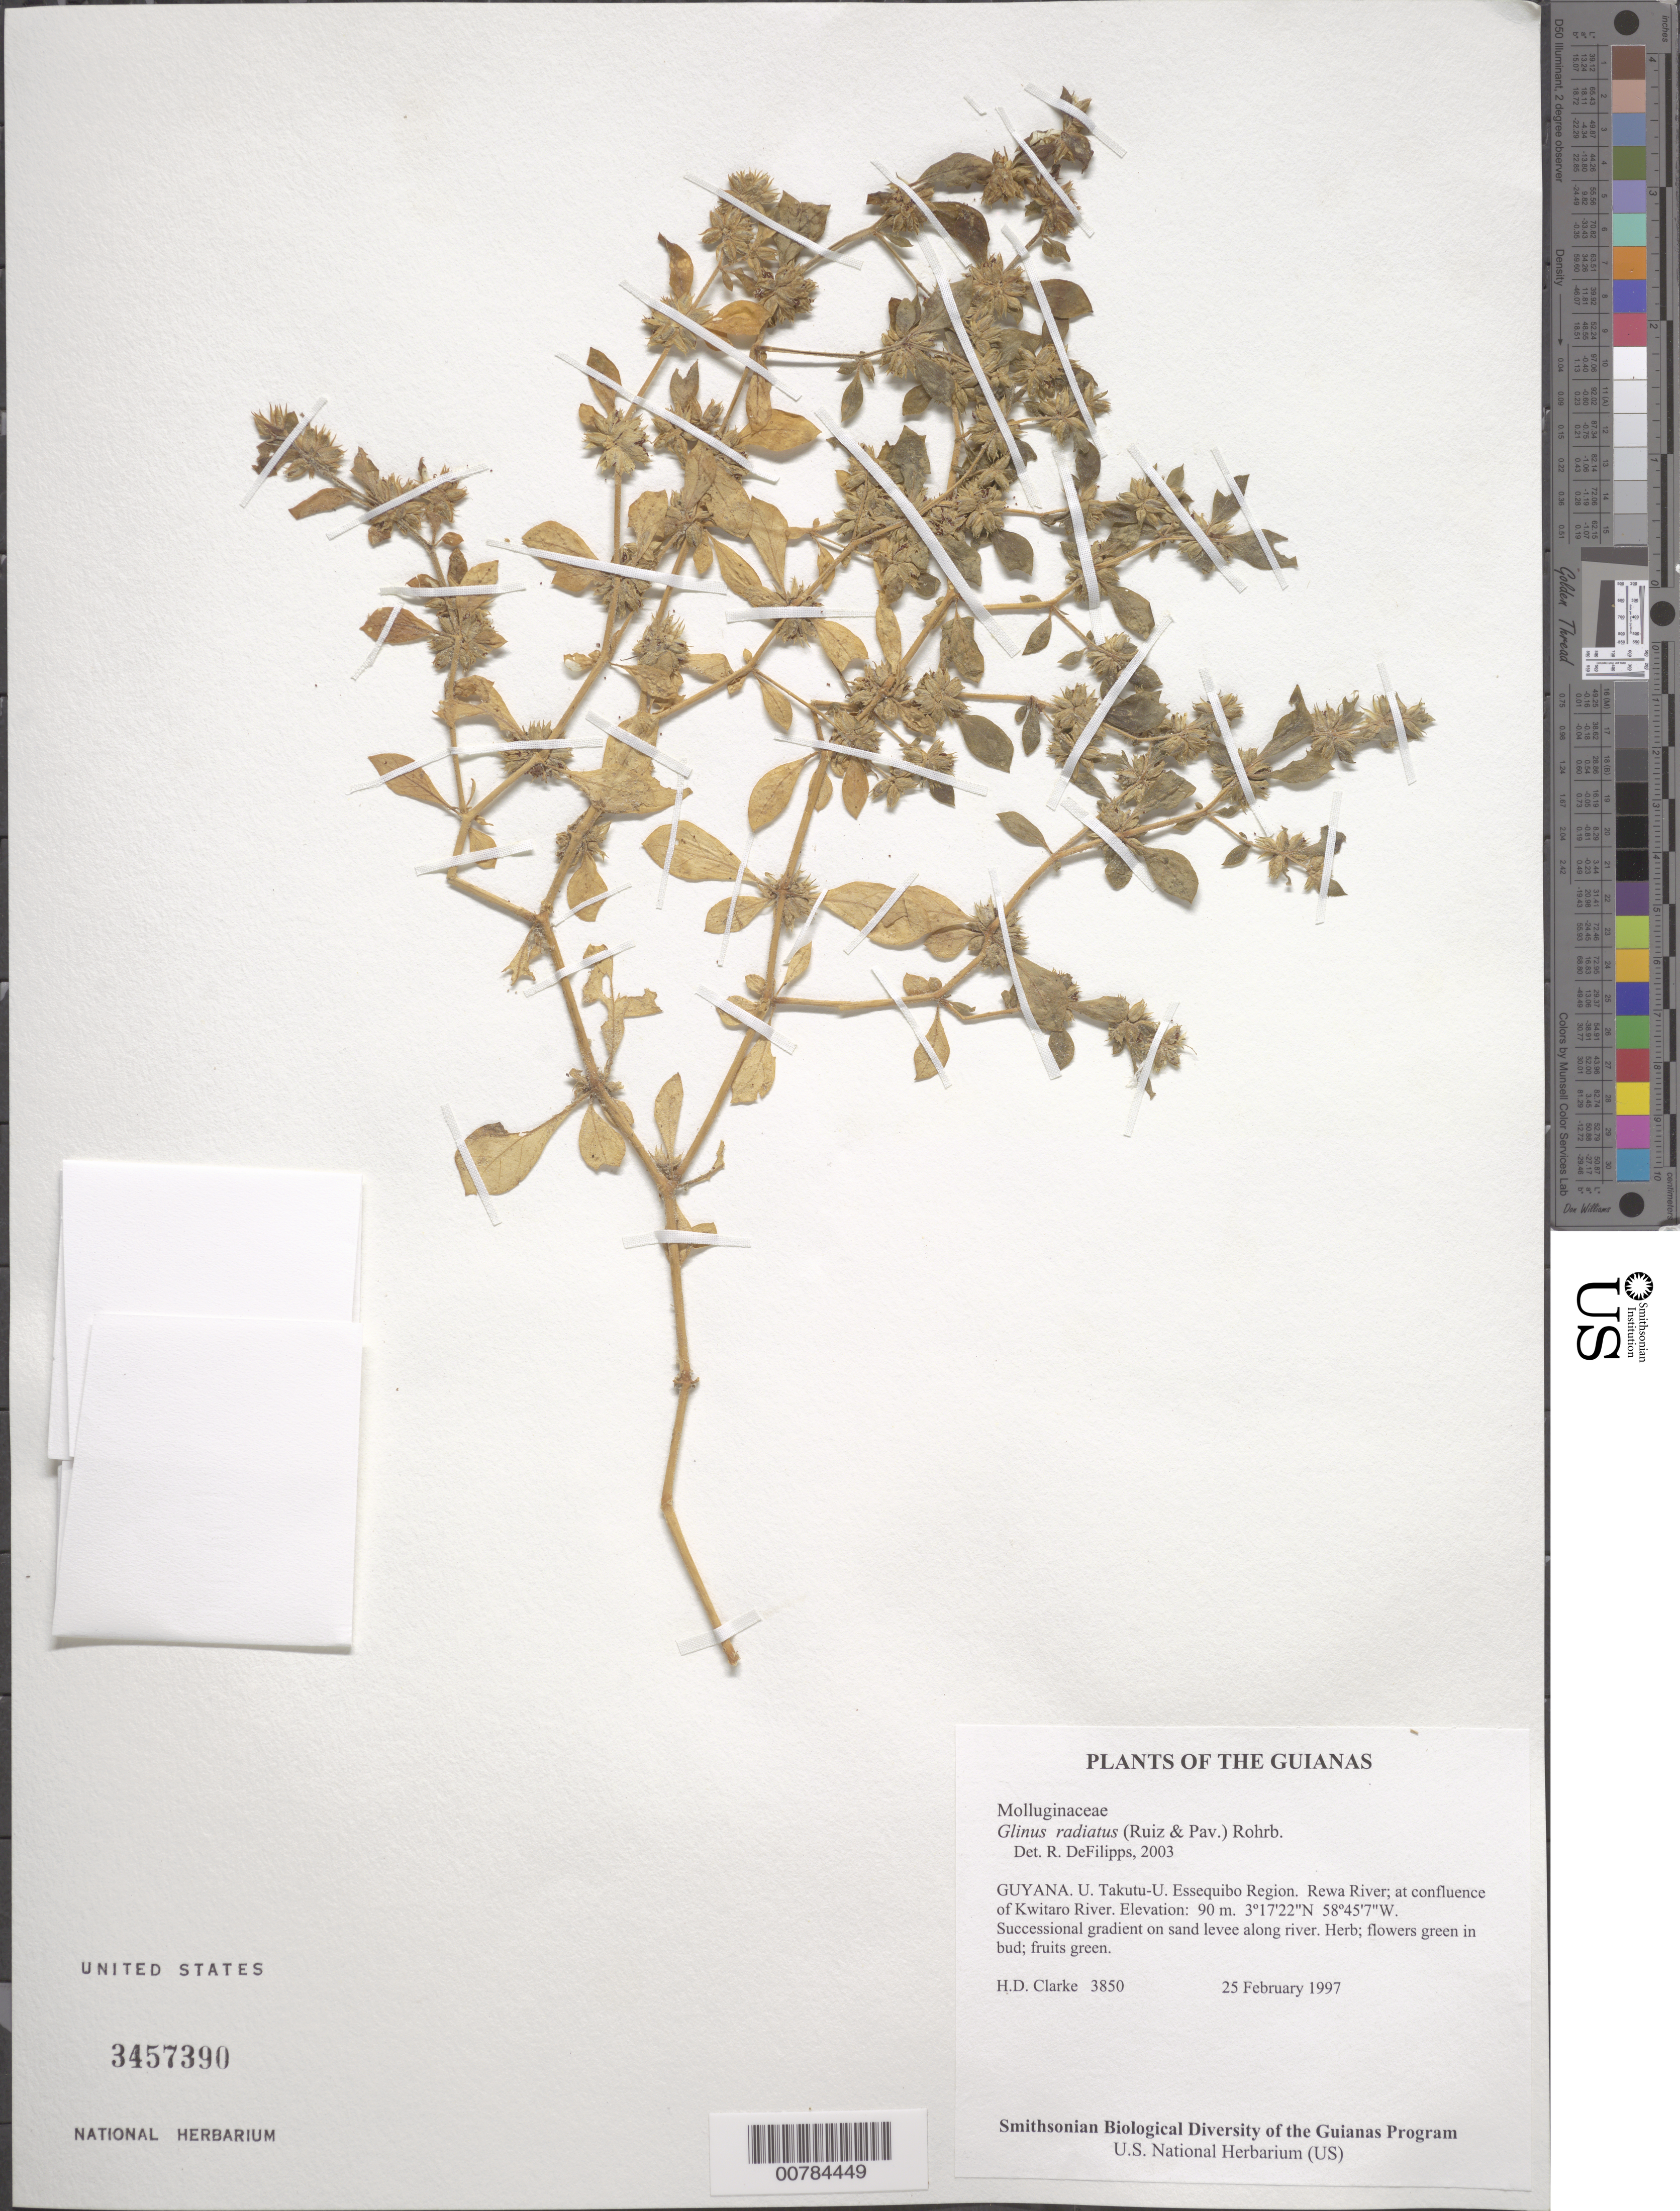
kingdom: Plantae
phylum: Tracheophyta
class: Magnoliopsida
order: Caryophyllales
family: Molluginaceae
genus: Glinus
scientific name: Glinus radiatus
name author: (Ruiz & Pav.) Rohrb.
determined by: DeFilipps, R. A.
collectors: H. D. Clarke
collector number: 3850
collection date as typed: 25 February 1997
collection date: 1997-02-25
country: Guyana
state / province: U. Takutu-U. Essequibo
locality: Rewa River; at confluence of Kwitaro River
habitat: Successional gradient on sand levee along river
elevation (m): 90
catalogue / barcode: US 3457390